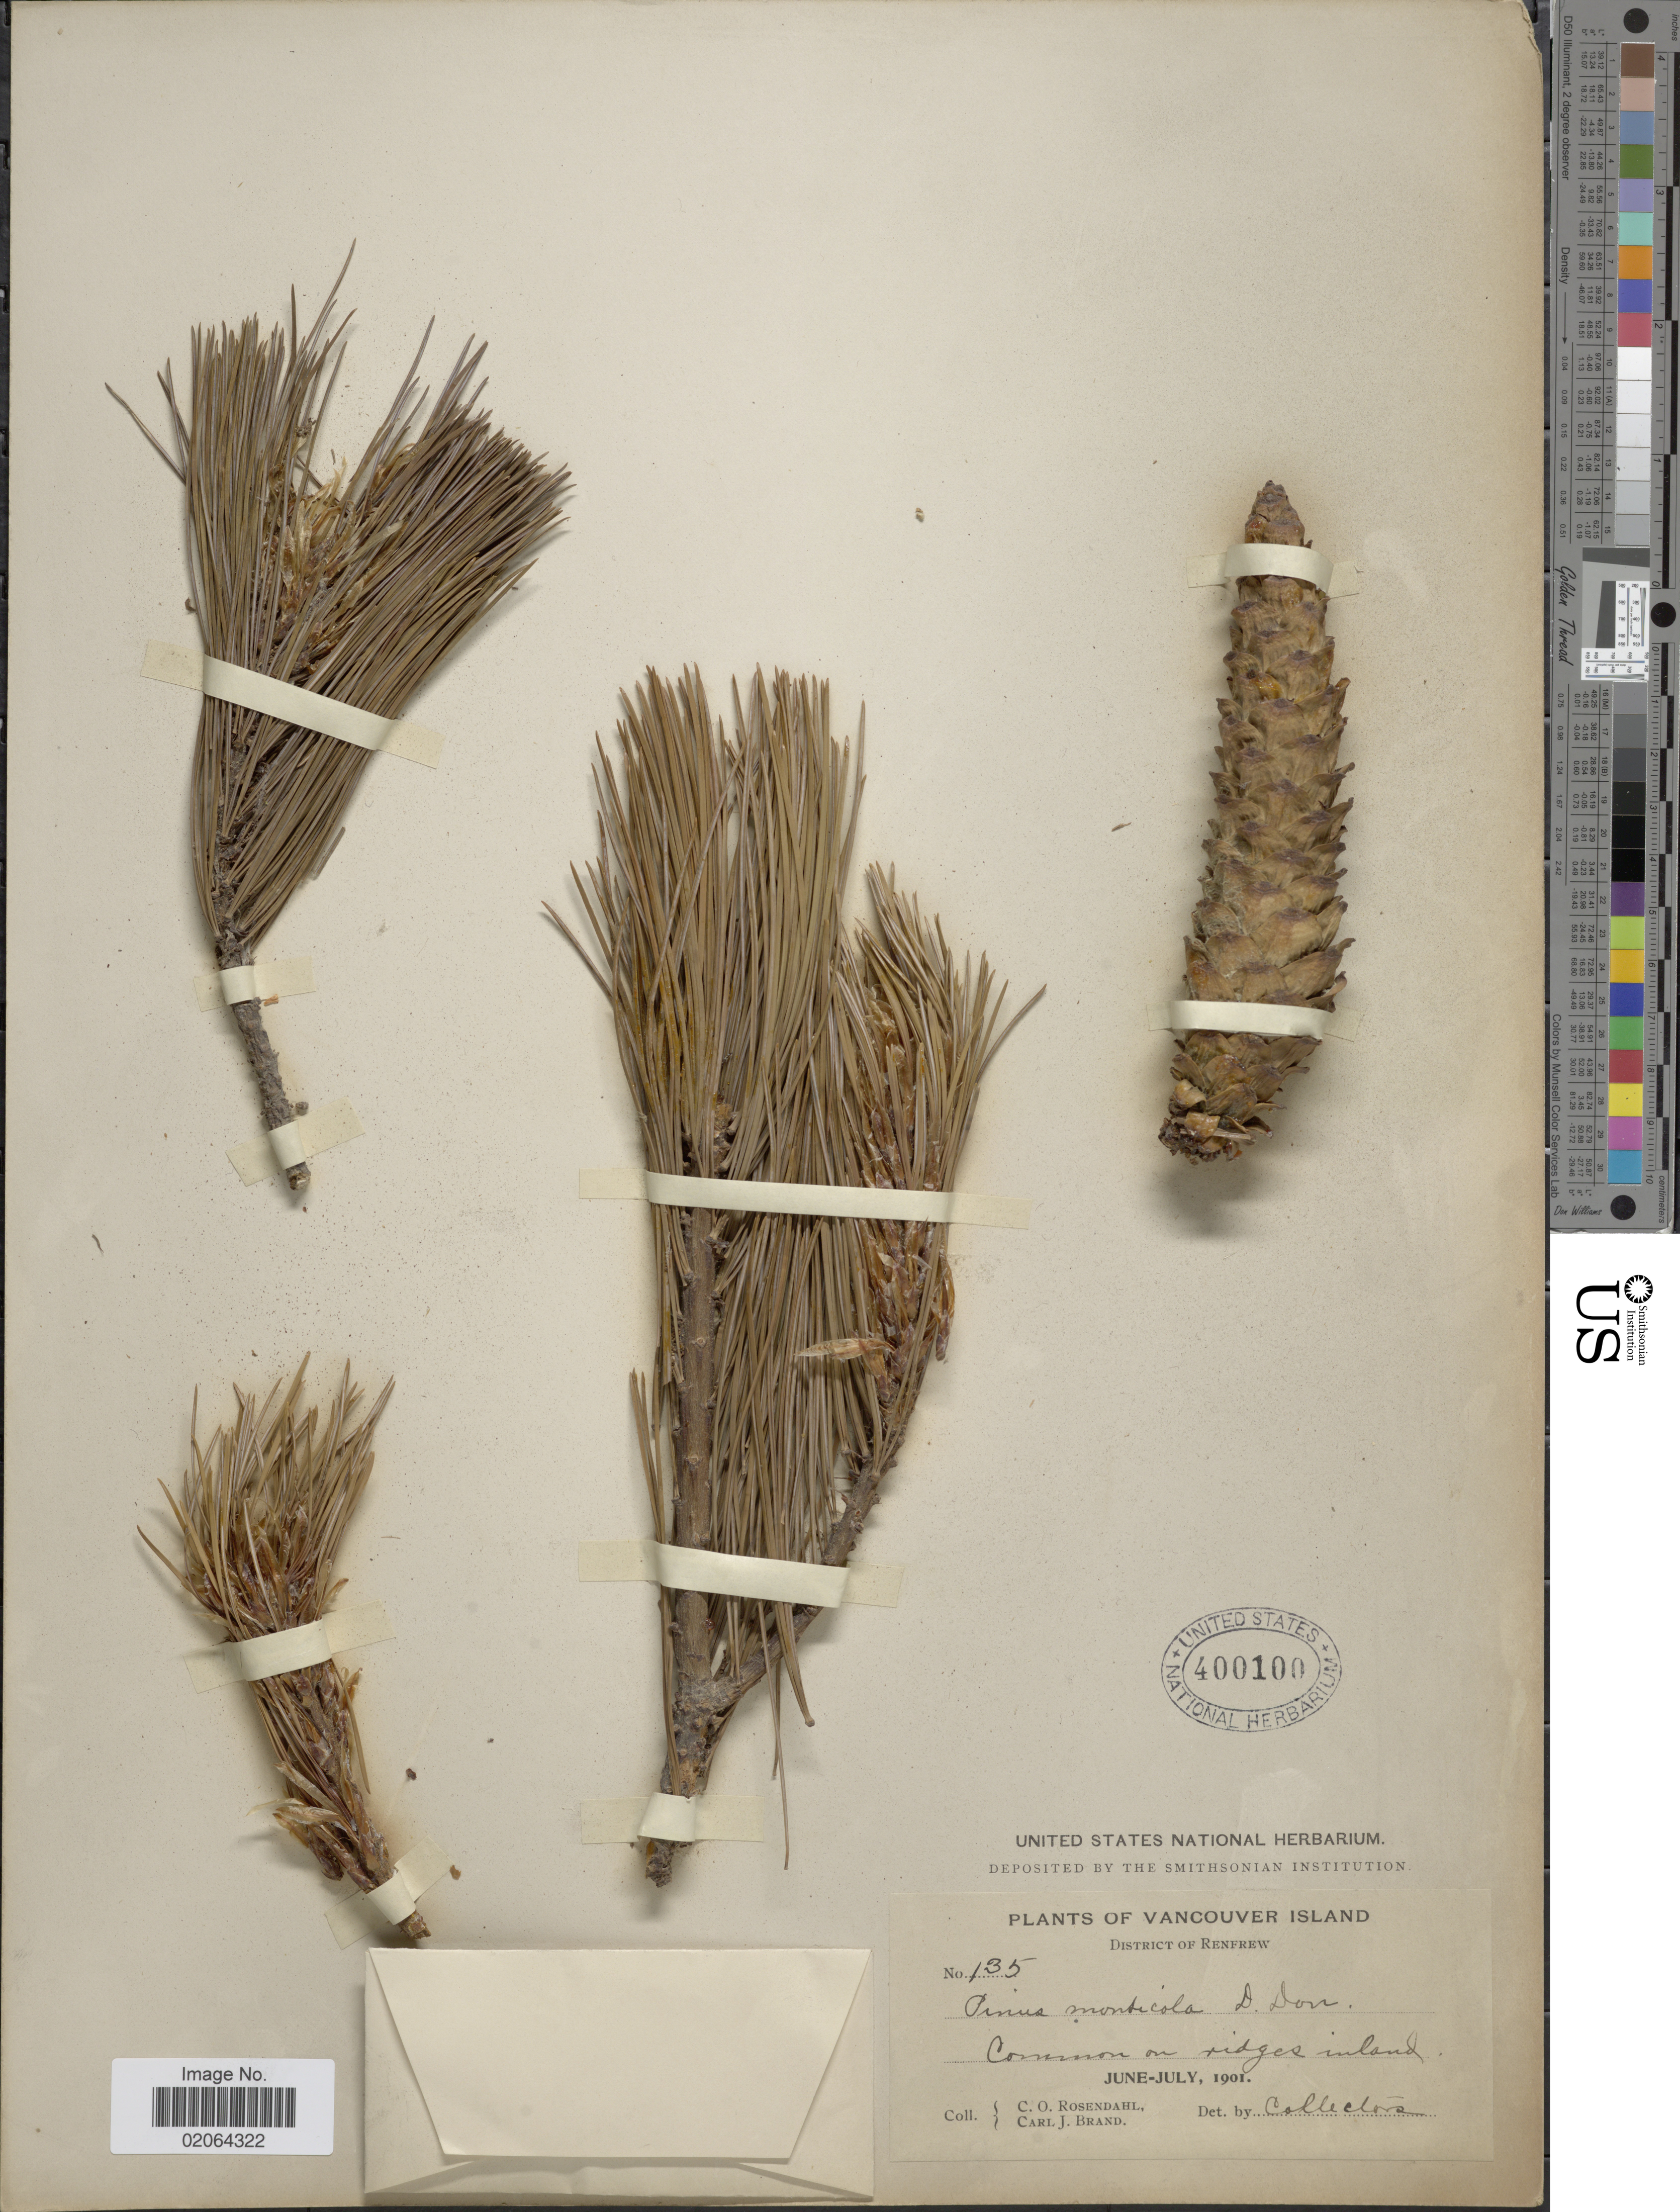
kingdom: Plantae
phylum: Tracheophyta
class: Pinopsida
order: Pinales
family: Pinaceae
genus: Pinus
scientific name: Pinus monticola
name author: Douglas ex D. Don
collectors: C. O. Rosendahl & C. J. Brand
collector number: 135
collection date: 1901-06/1901-07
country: Canada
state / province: British Columbia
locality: Vancouver Island. District of Renfrew.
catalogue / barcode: US 400100